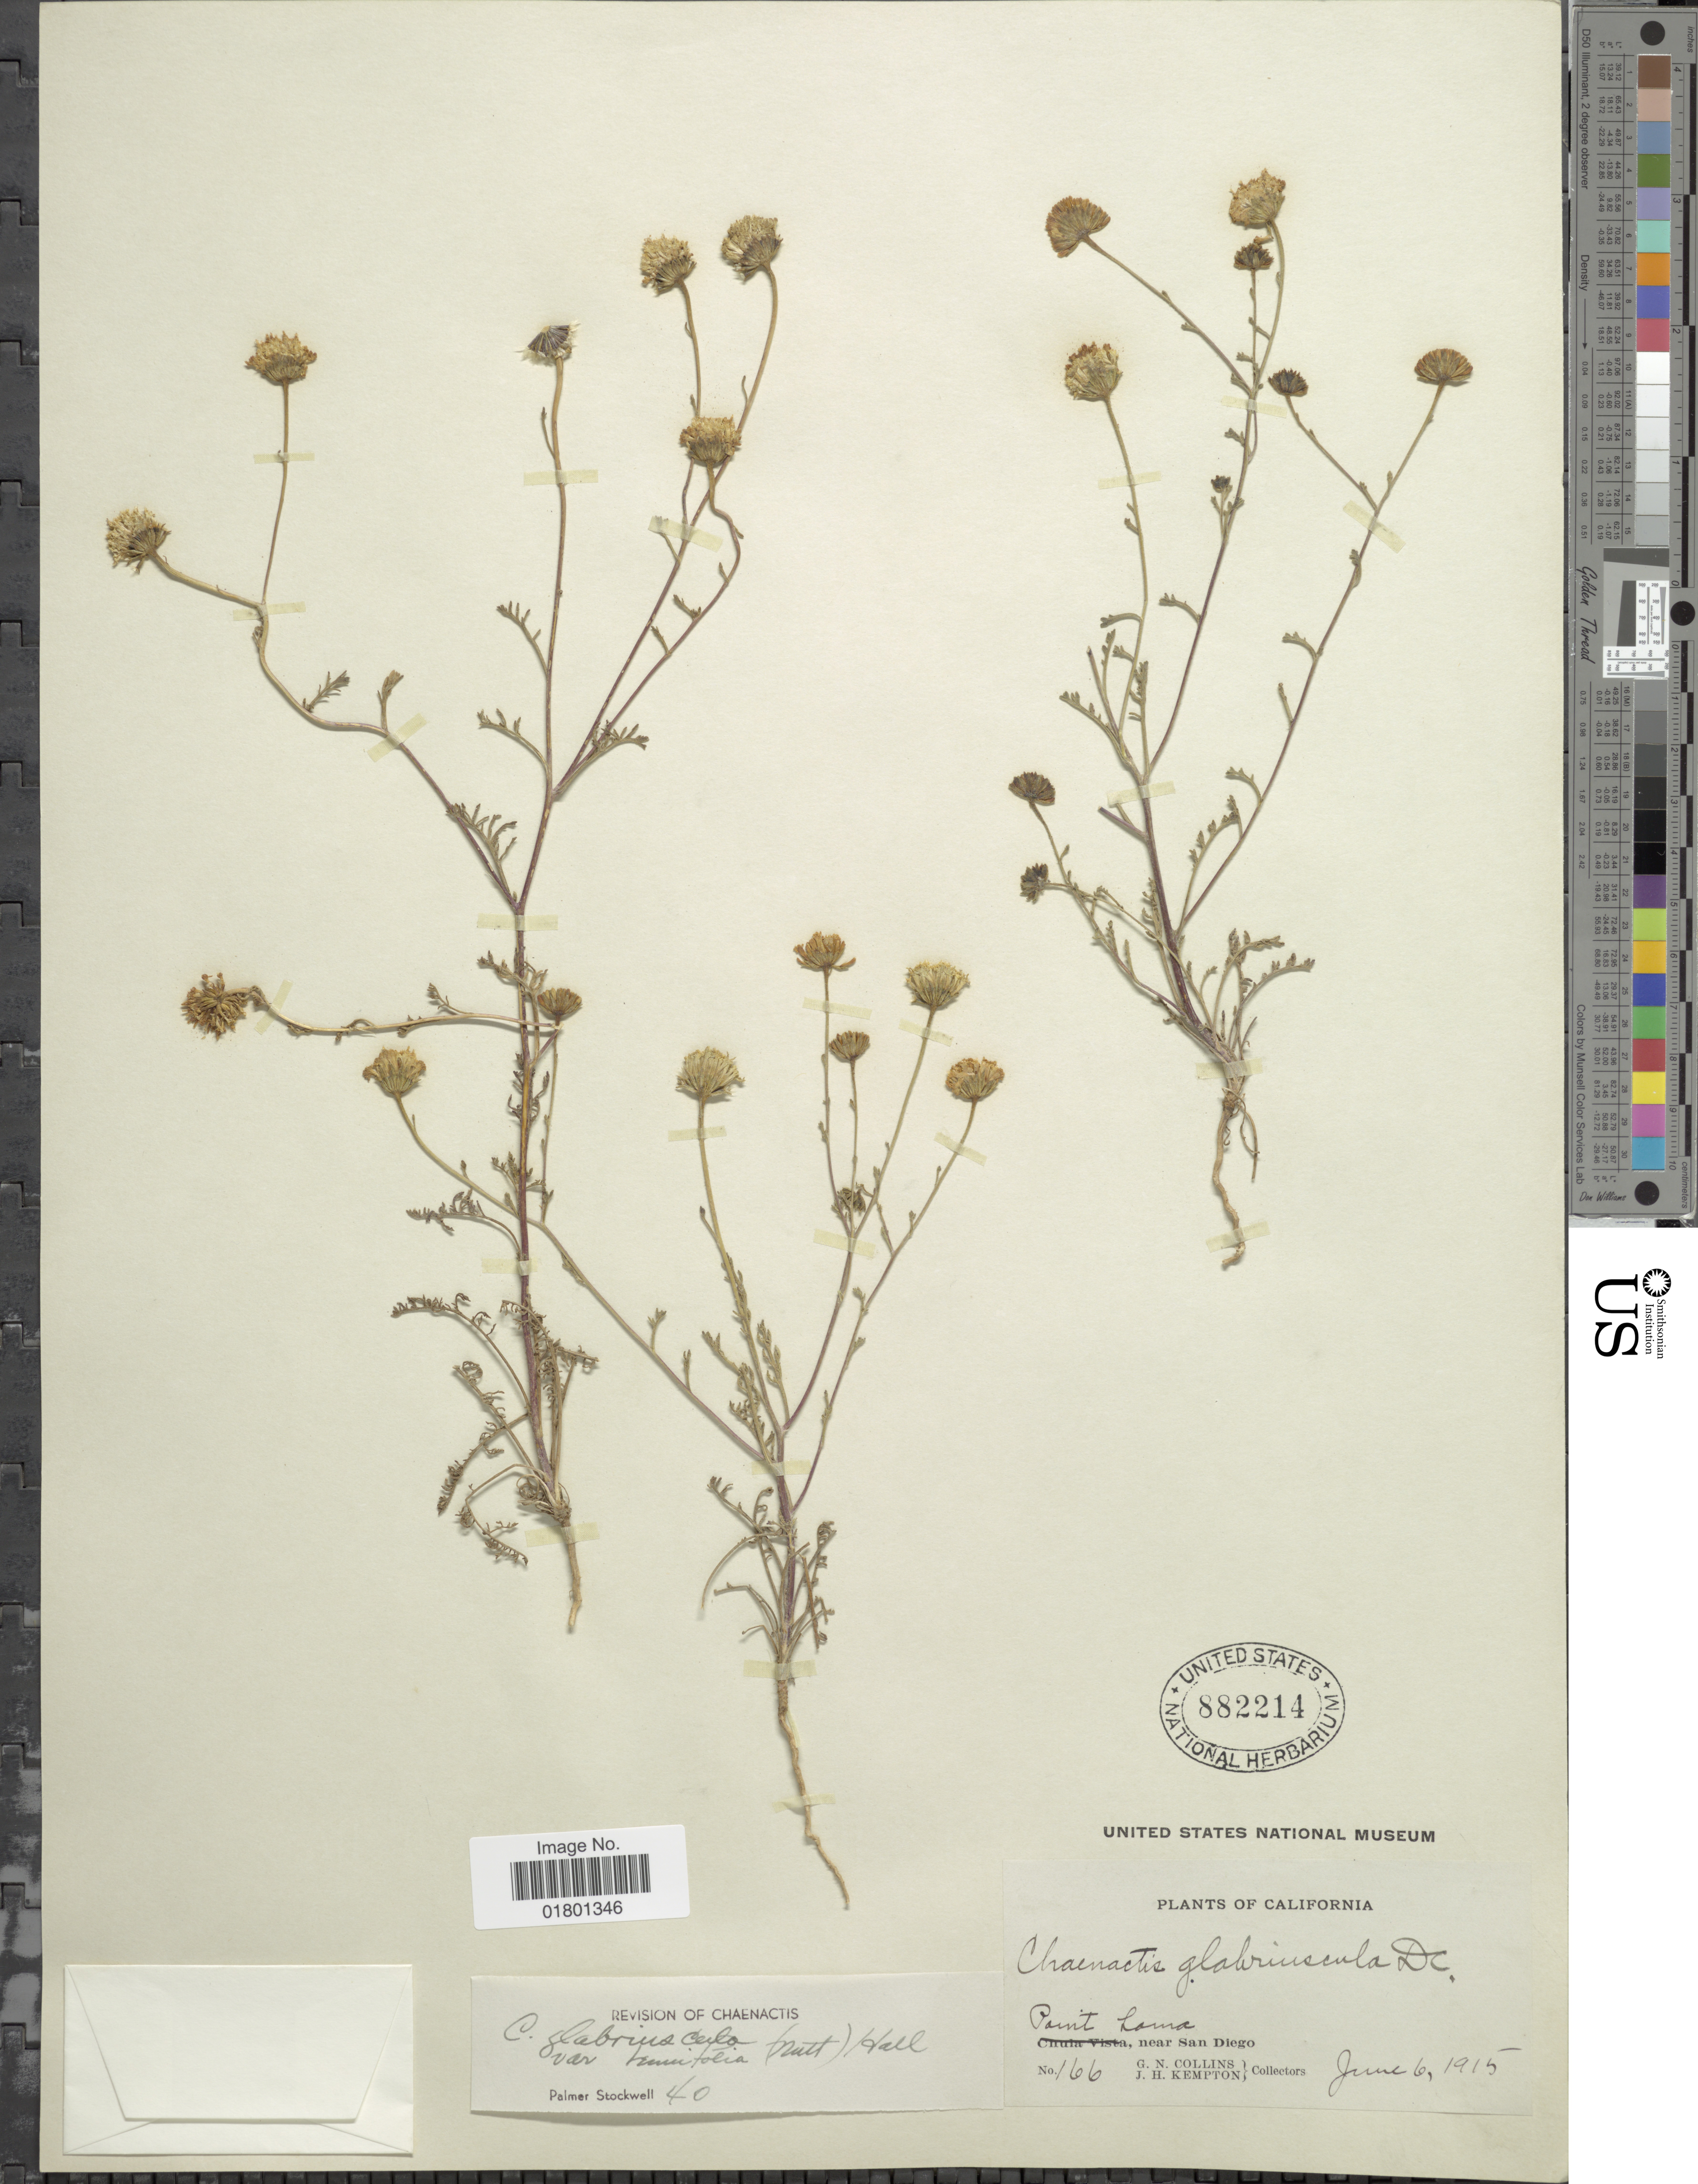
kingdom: Plantae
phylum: Tracheophyta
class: Magnoliopsida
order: Asterales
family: Asteraceae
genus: Chaenactis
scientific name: Chaenactis glabriuscula var. tenuifolia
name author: (Nutt.) Hall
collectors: G. Collins & J. H. Kempton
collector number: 166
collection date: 1915-06-06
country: United States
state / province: California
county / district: San Diego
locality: Point Loma, near San Diego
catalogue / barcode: US 882214